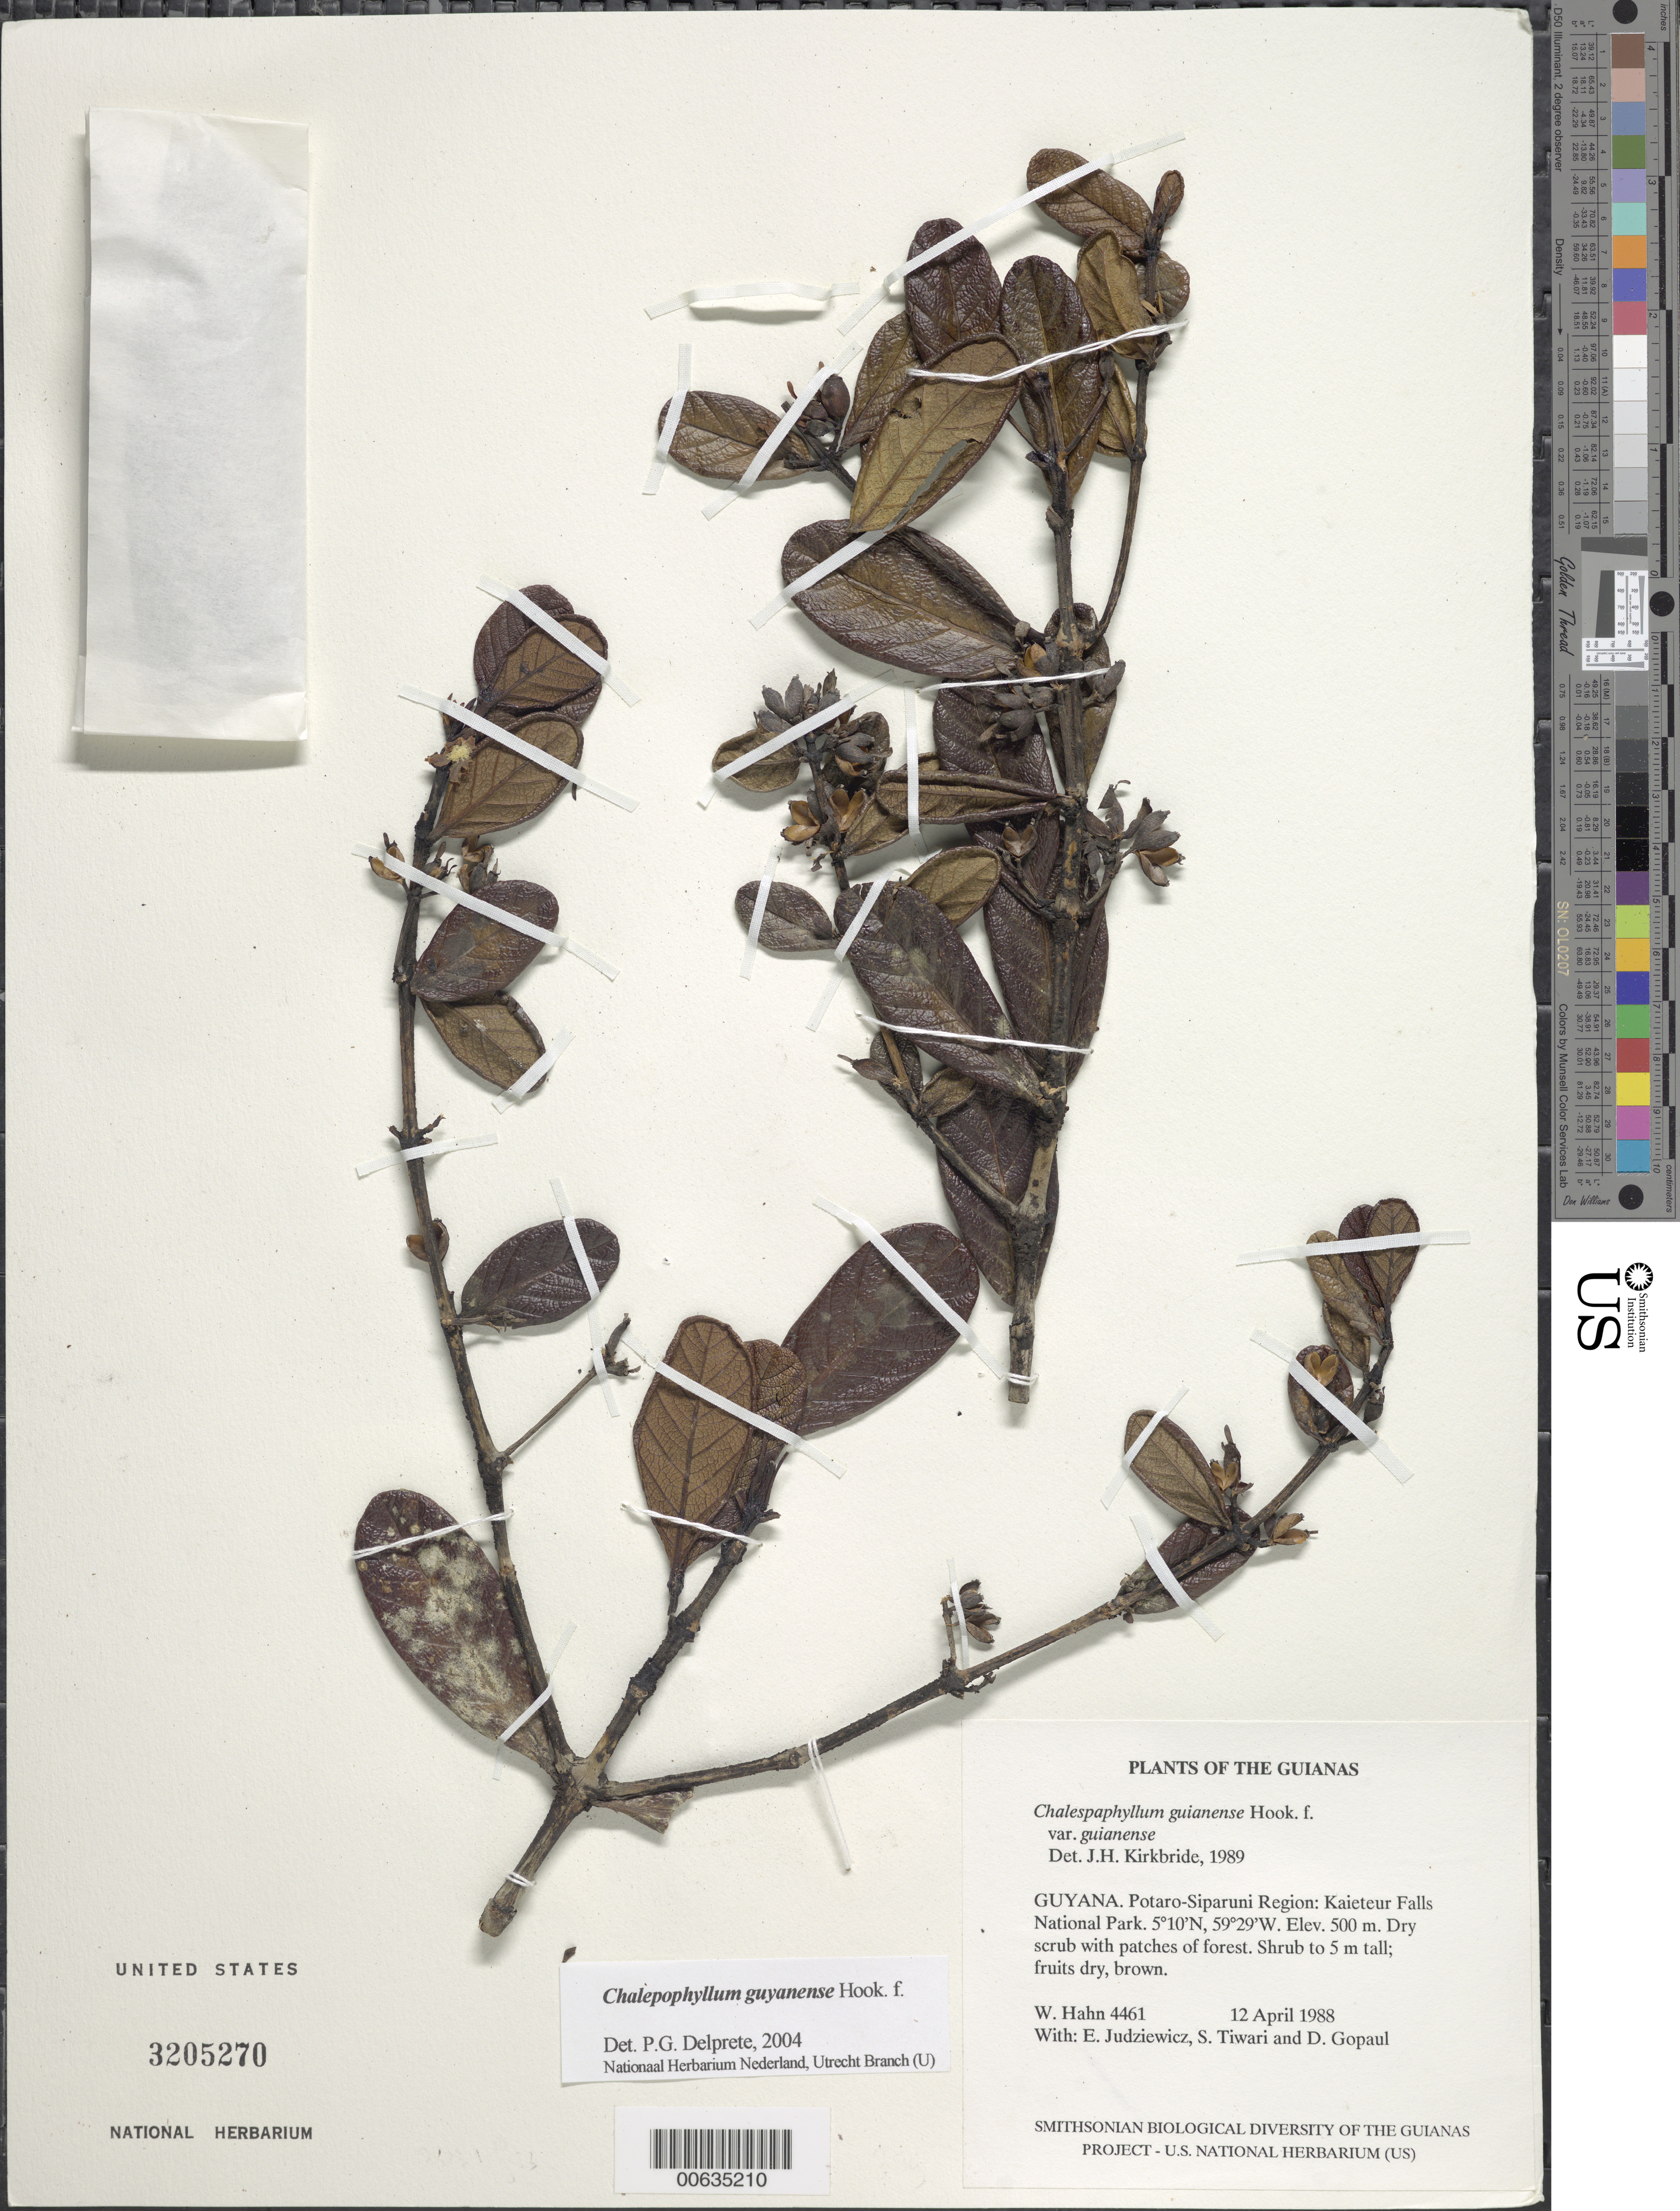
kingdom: Plantae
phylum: Tracheophyta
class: Magnoliopsida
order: Gentianales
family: Rubiaceae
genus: Chalepophyllum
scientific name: Chalepophyllum guianense var. guianense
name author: Hook. f.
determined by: Kirkbride, J. H.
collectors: W. Hahn, E. J. Judziewicz, S. Tiwari & D. Gopaul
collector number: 4461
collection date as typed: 12 April 1988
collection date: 1988-04-12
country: Guyana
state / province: Potaro-Siparuni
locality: Kaieteur Falls National Park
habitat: Dry scrub with patches of forest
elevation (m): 500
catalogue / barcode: US 3205270